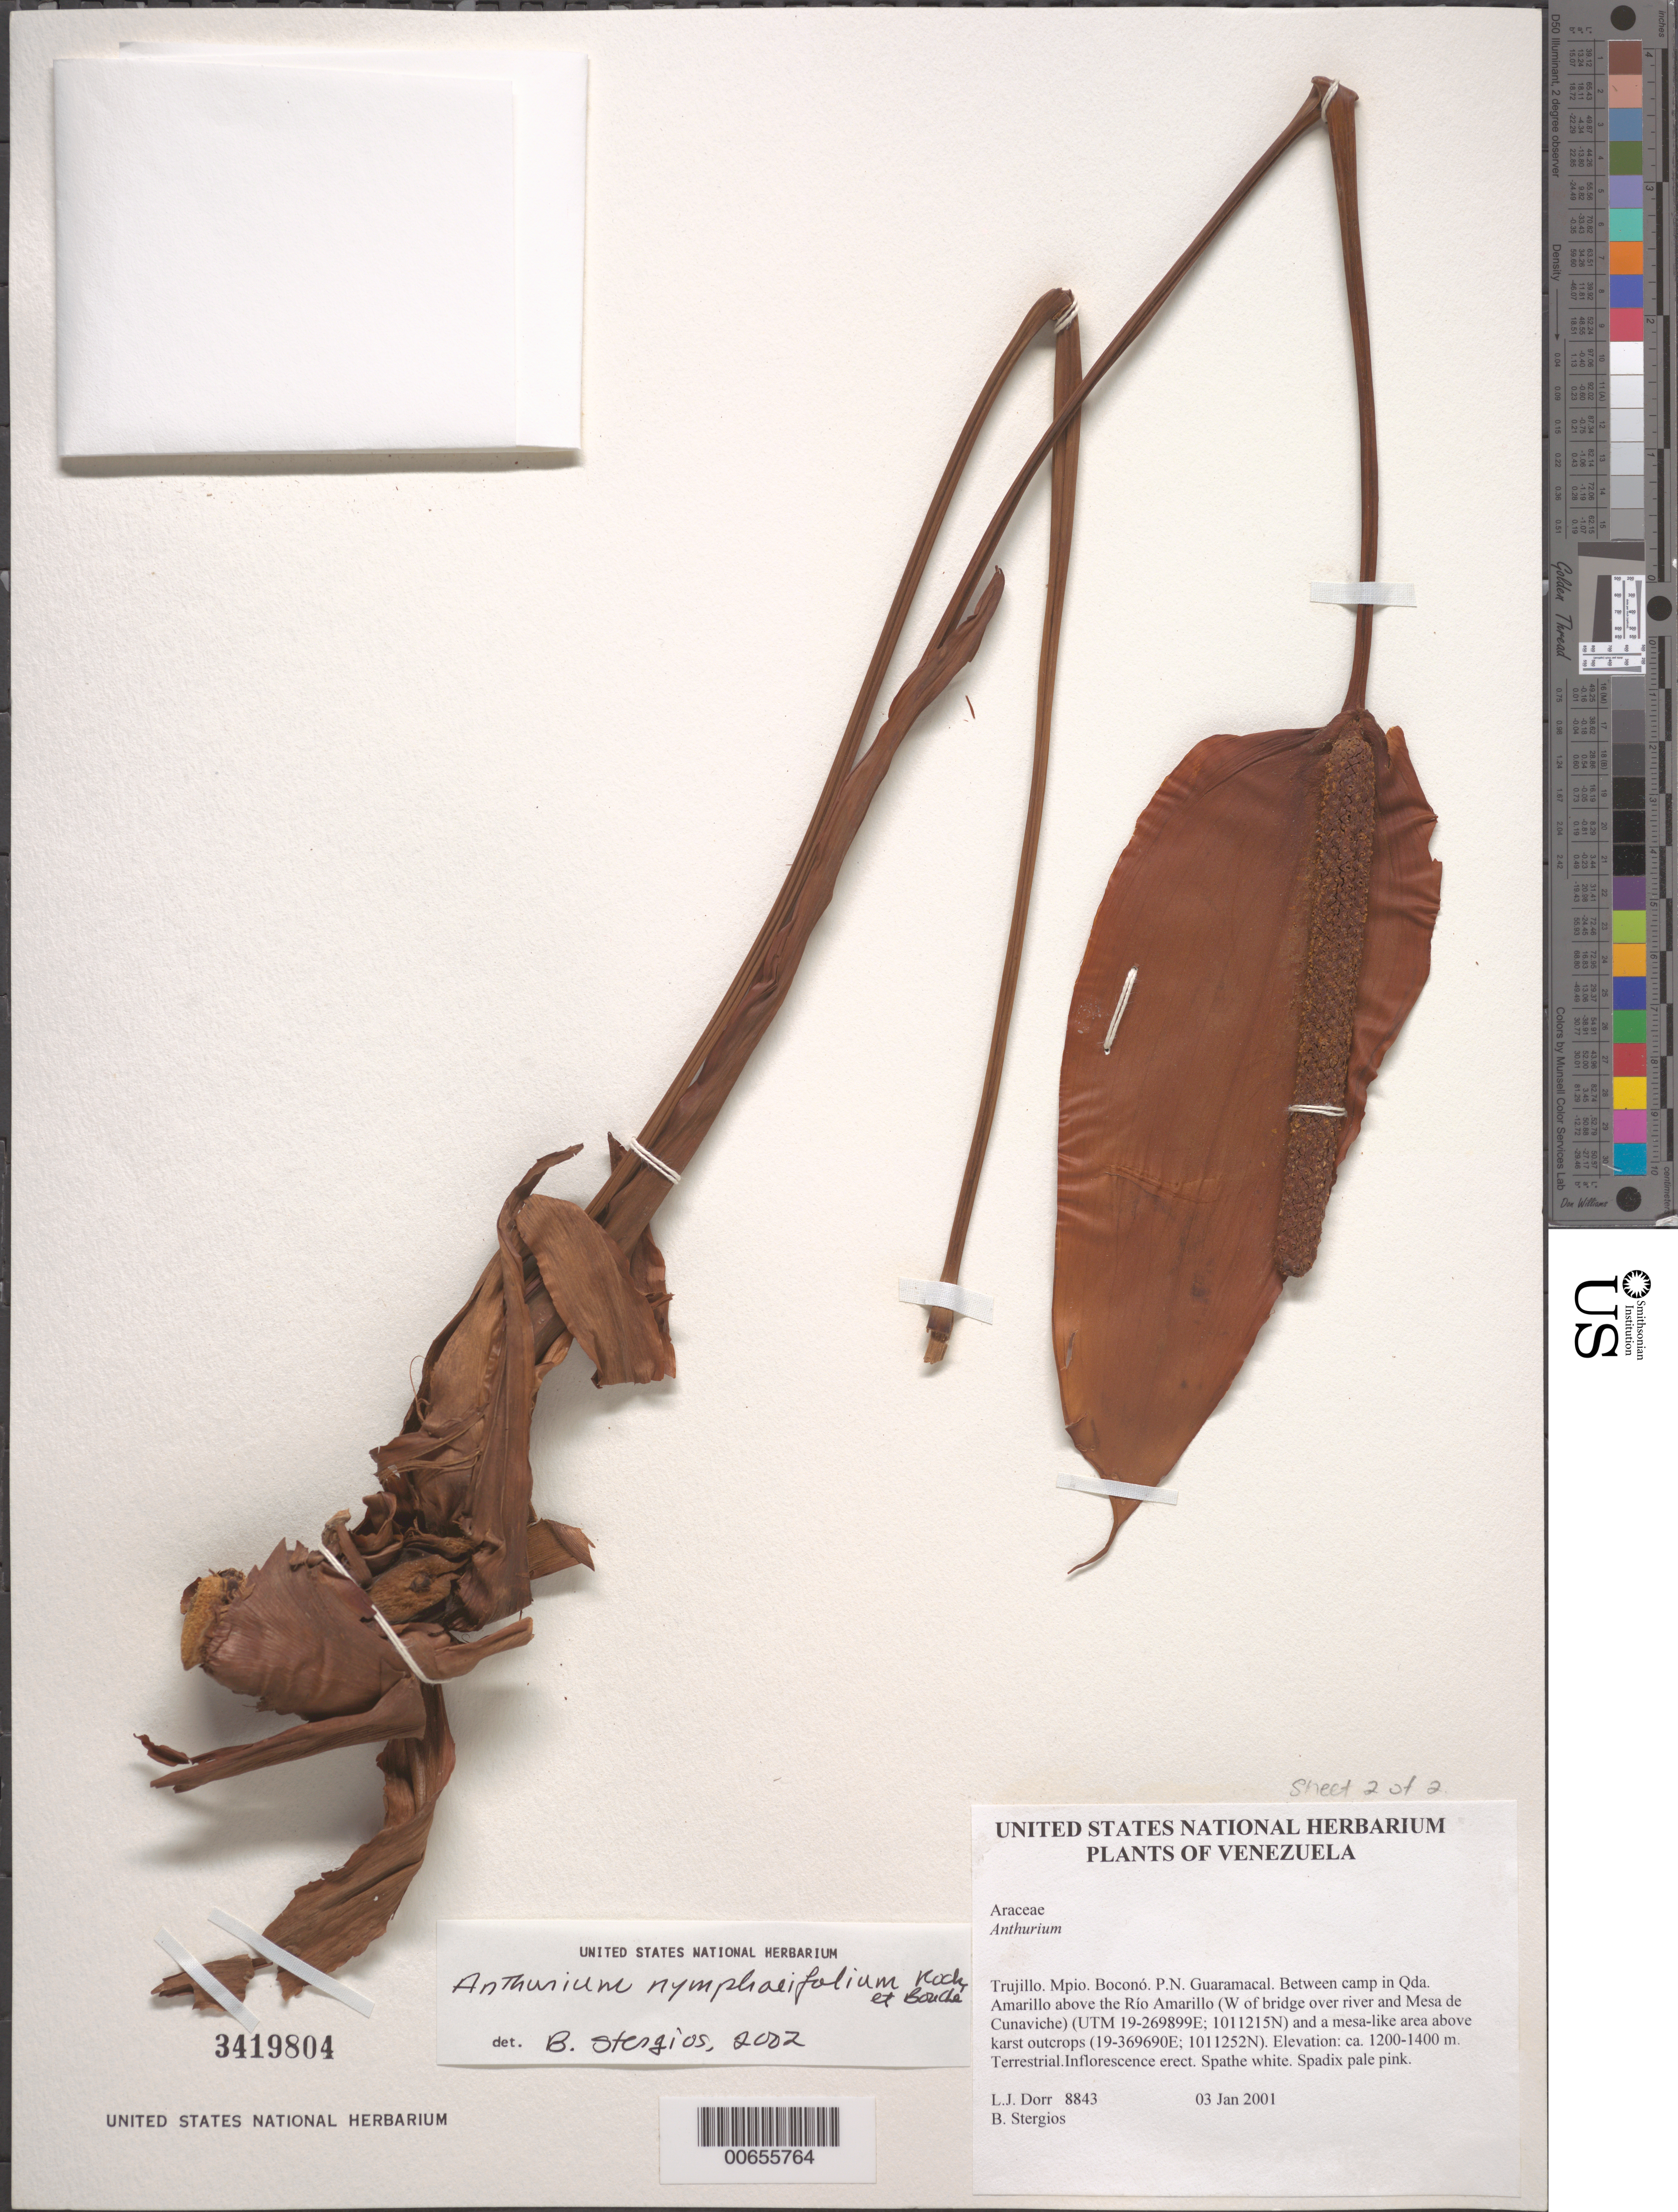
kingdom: Plantae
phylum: Tracheophyta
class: Liliopsida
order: Alismatales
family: Araceae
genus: Anthurium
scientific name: Anthurium nymphaeifolium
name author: K. Koch & C.D. Bouché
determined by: Stergios, B. G.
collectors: L. J. Dorr & B. G. Stergios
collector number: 8843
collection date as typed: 03 Jan 2001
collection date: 2001-01-03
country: Venezuela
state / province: Trujillo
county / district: Boconó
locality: Parque Nacional Guaramacal. Between camp in Qda Amarillo above Río Amarillo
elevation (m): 1200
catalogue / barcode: US 3419804